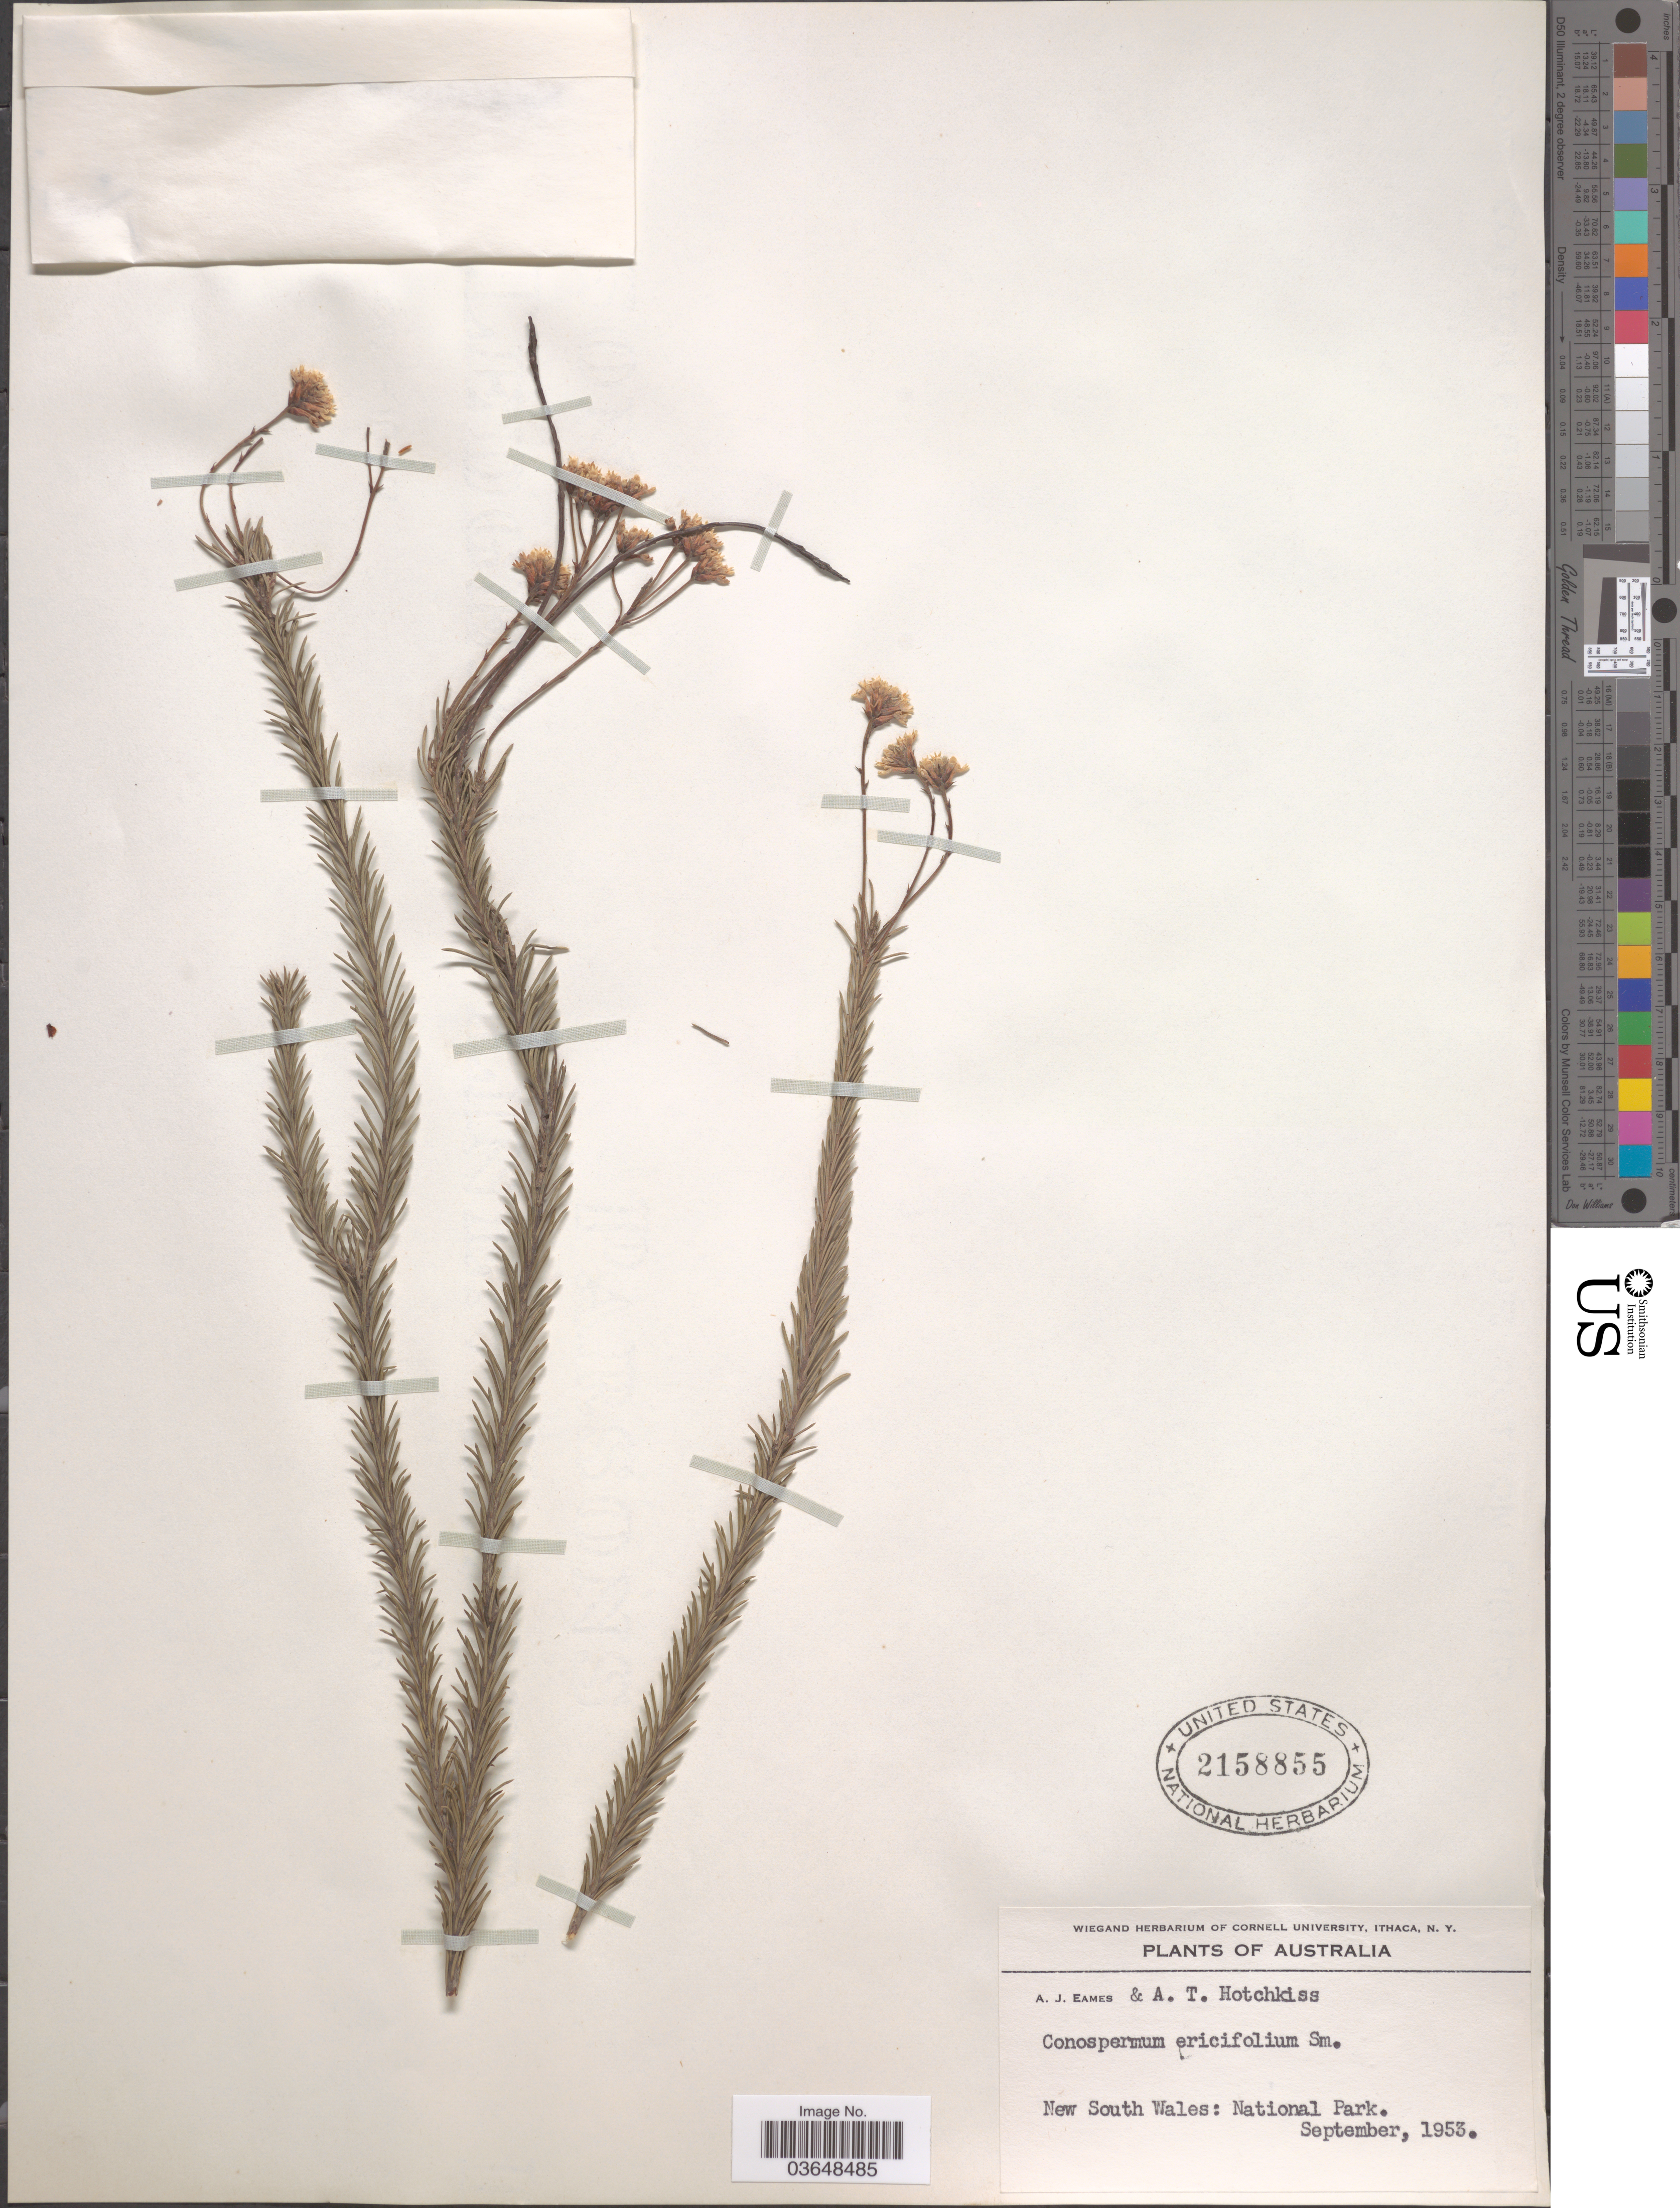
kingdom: Plantae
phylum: Tracheophyta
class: Magnoliopsida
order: Proteales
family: Proteaceae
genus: Conospermum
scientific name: Conospermum ericifolium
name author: Sm.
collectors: A. J. Eames & A. Hotchkiss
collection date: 1953-09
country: Australia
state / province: New South Wales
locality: National Park.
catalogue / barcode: US 2158855